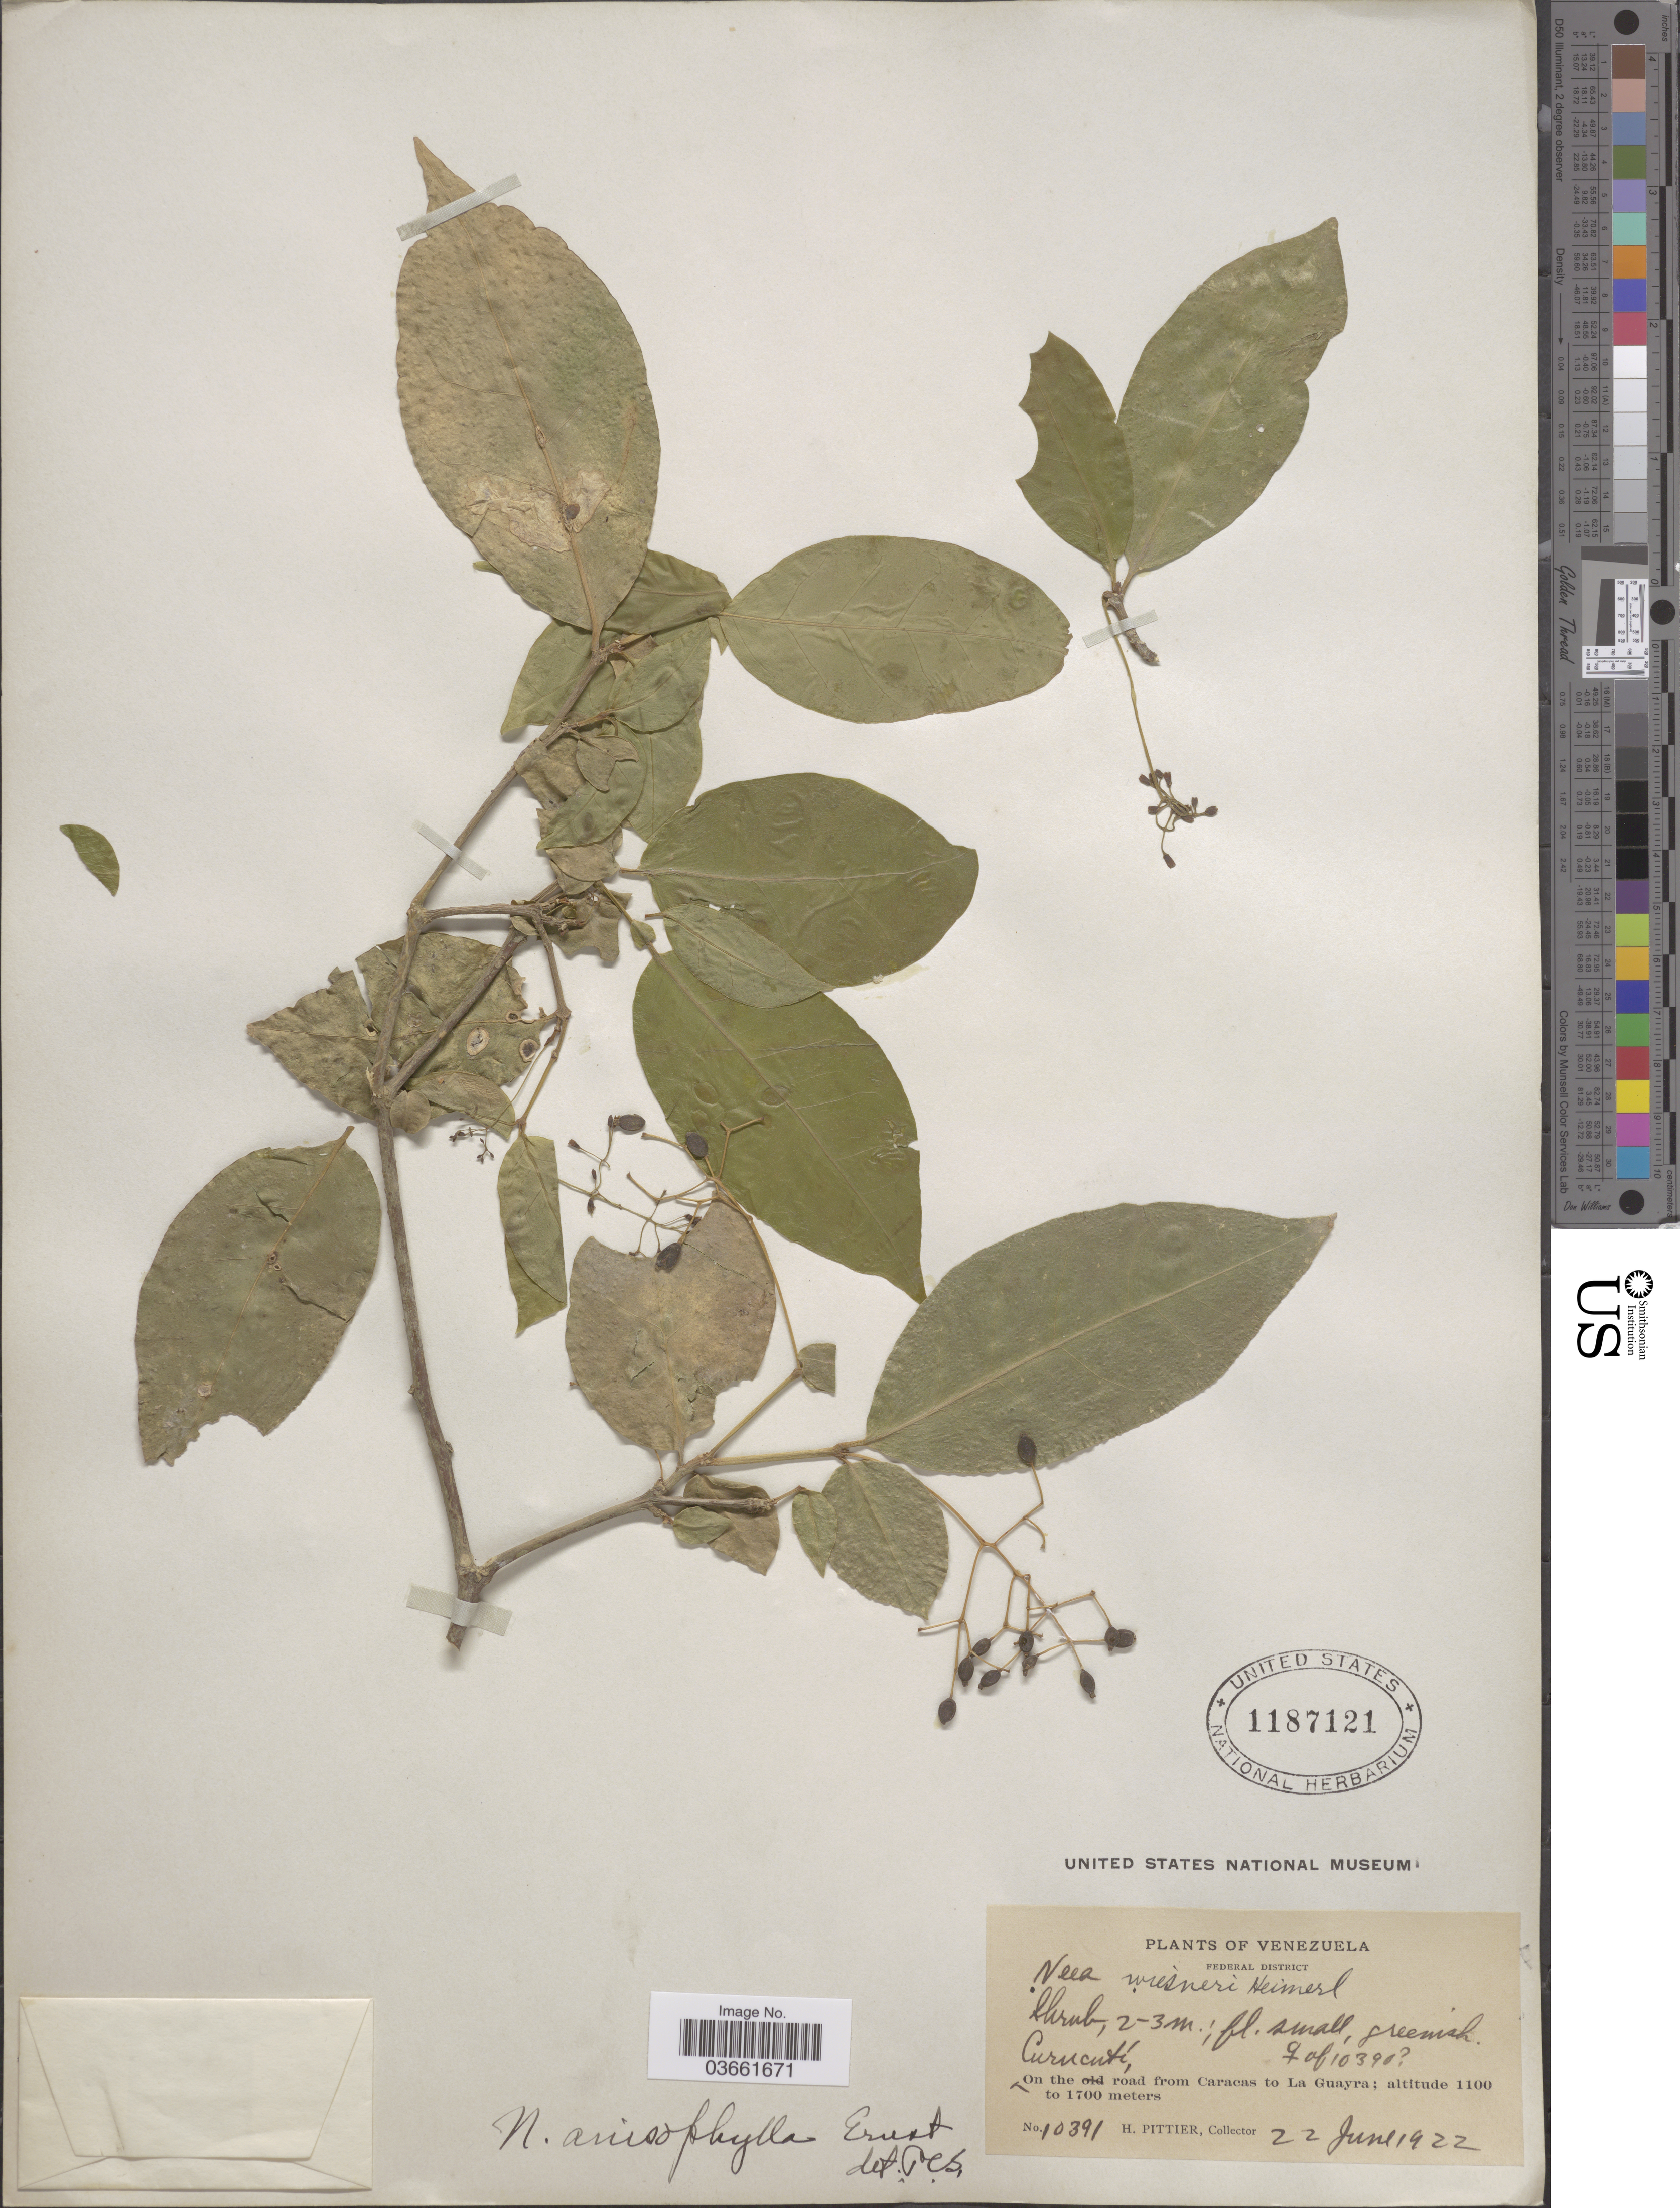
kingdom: Plantae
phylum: Tracheophyta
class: Magnoliopsida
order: Caryophyllales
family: Nyctaginaceae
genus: Neea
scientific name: Neea anisophylla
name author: Ernst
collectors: H. F. Pittier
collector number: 10391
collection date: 1922-06-22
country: Venezuela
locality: Federal District. On the Curucuté road from Caracas to La Guayra.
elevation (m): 1100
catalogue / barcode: US 1187121